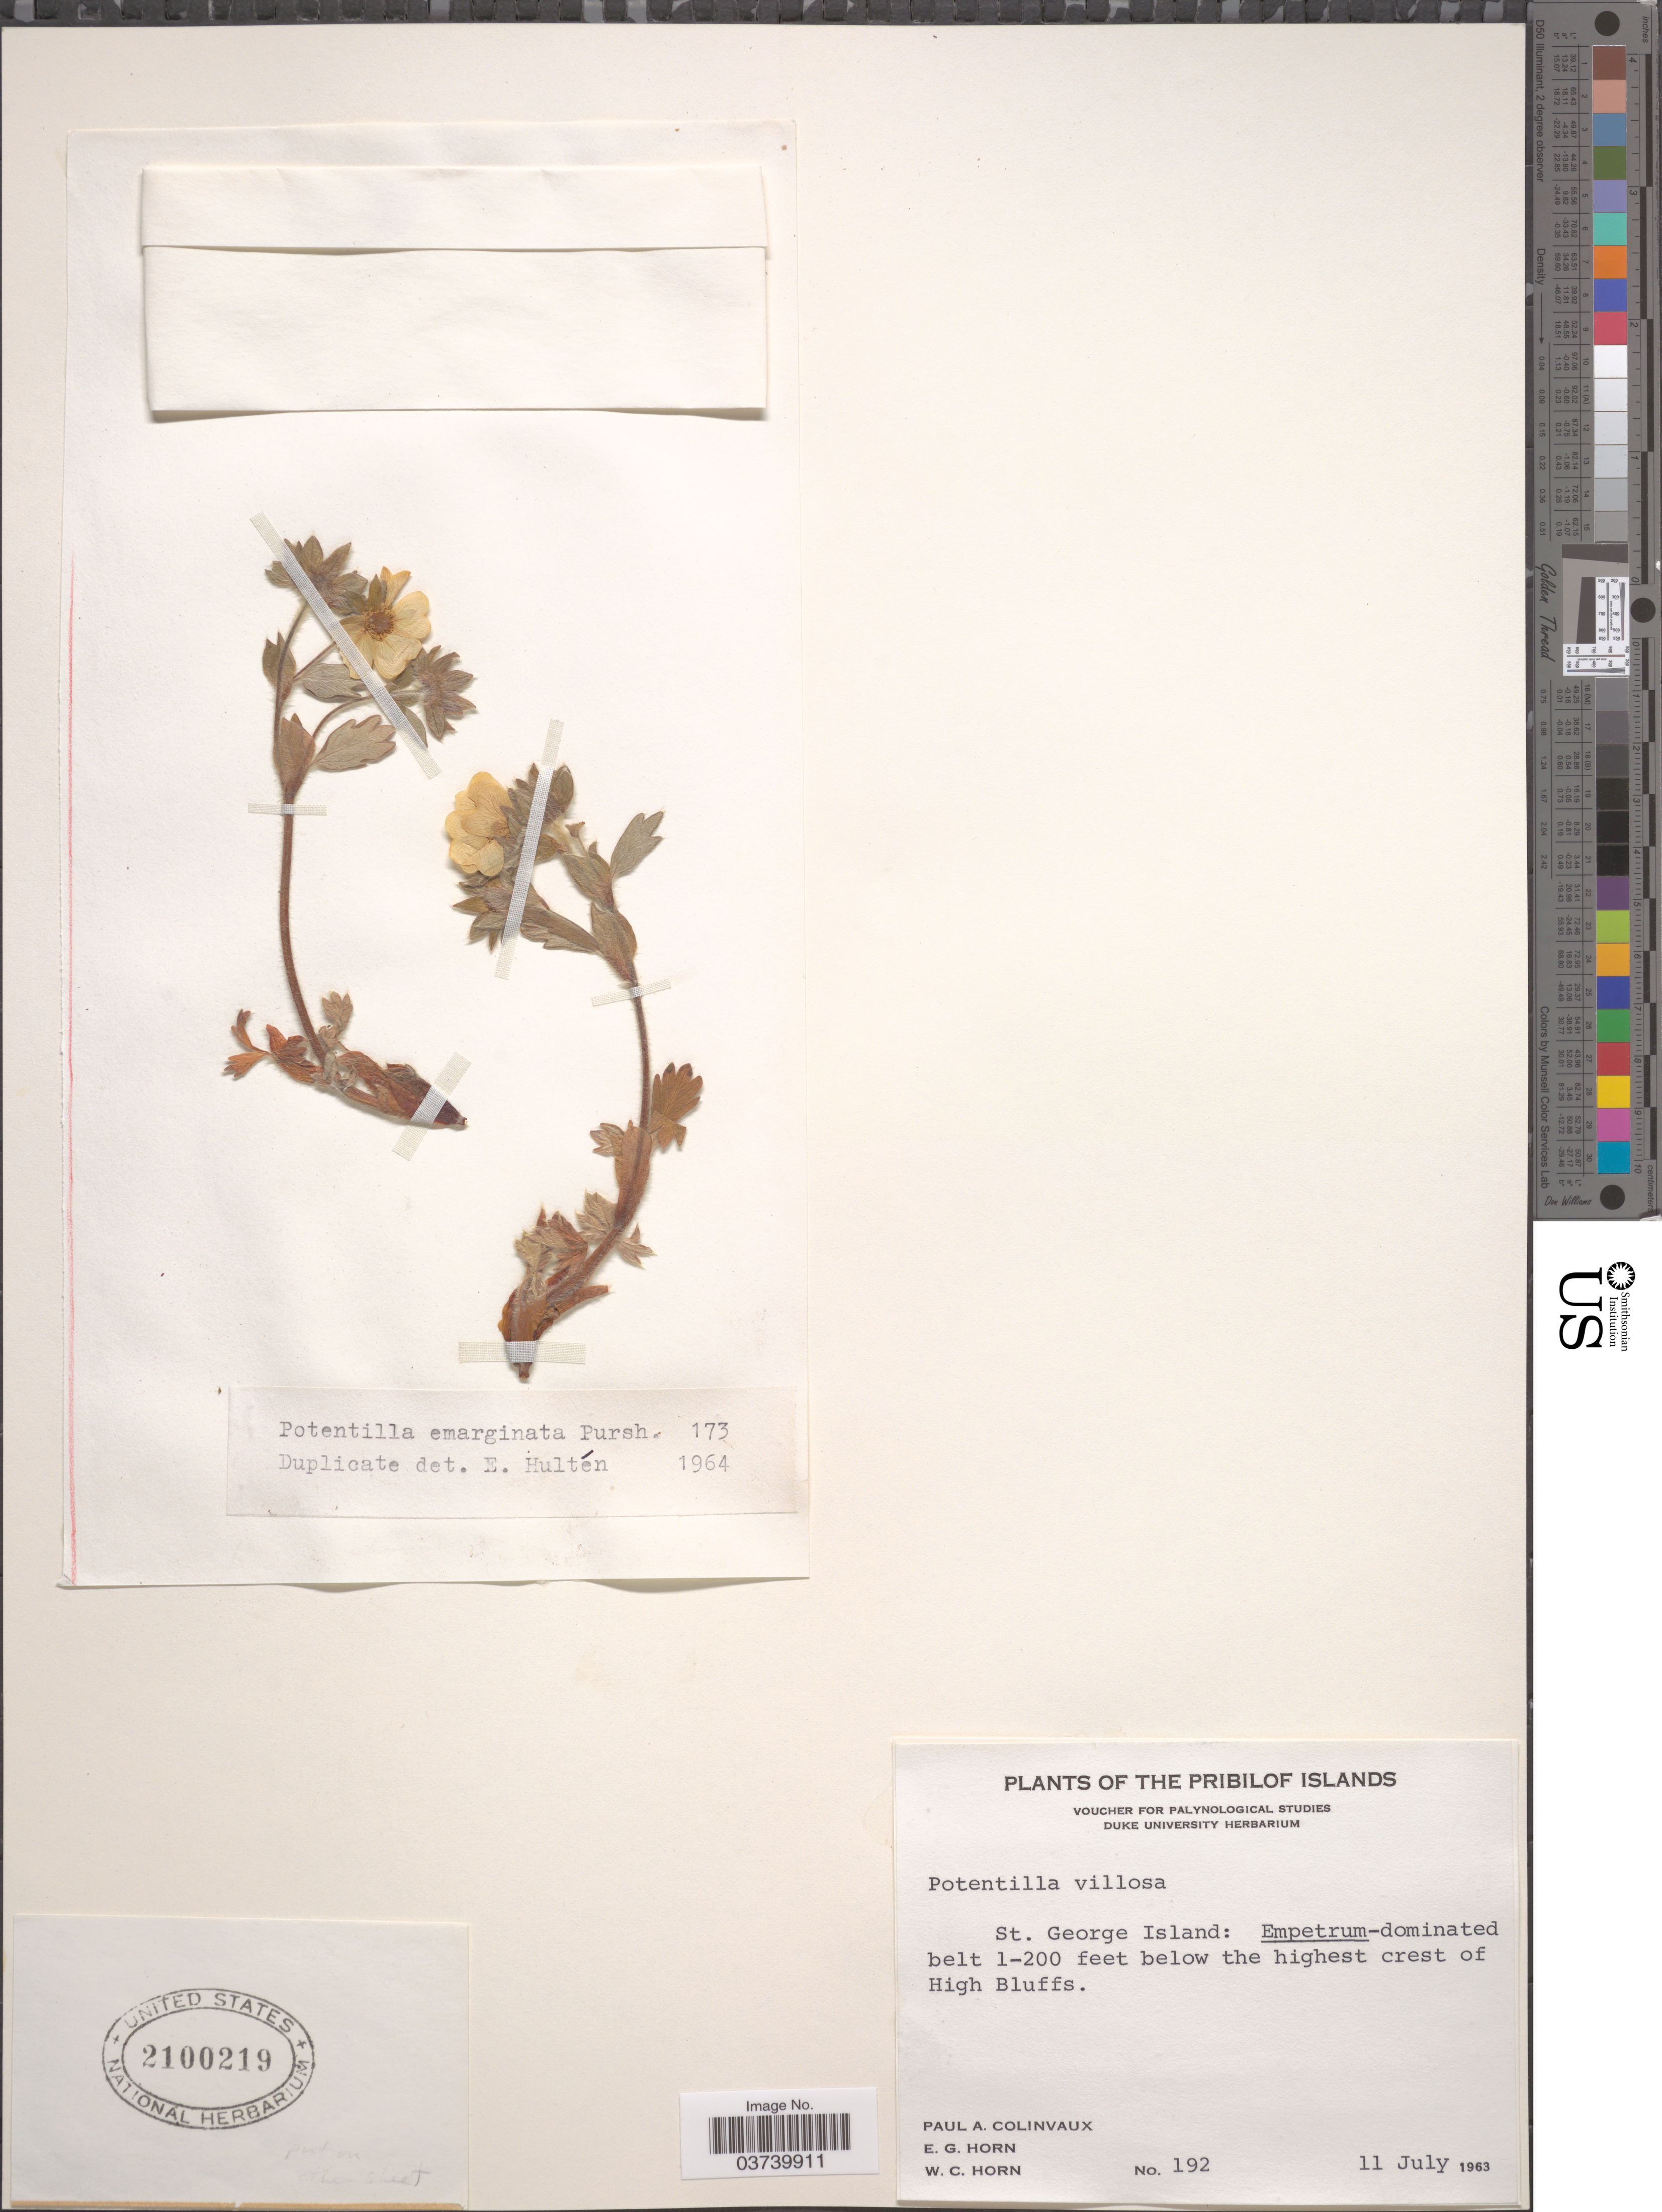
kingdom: Plantae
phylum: Tracheophyta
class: Magnoliopsida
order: Rosales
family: Rosaceae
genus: Potentilla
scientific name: Potentilla hyparctica subsp. hyparctica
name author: Malte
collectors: P. Colinvaux, E. Horn & W. Horn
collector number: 192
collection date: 1963-07-11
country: United States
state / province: Alaska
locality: The Pribilof Islands. St. George Island: 1-200 feet [unsure placement] below the highest crest of High Bluffs.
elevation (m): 0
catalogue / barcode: US 2100219